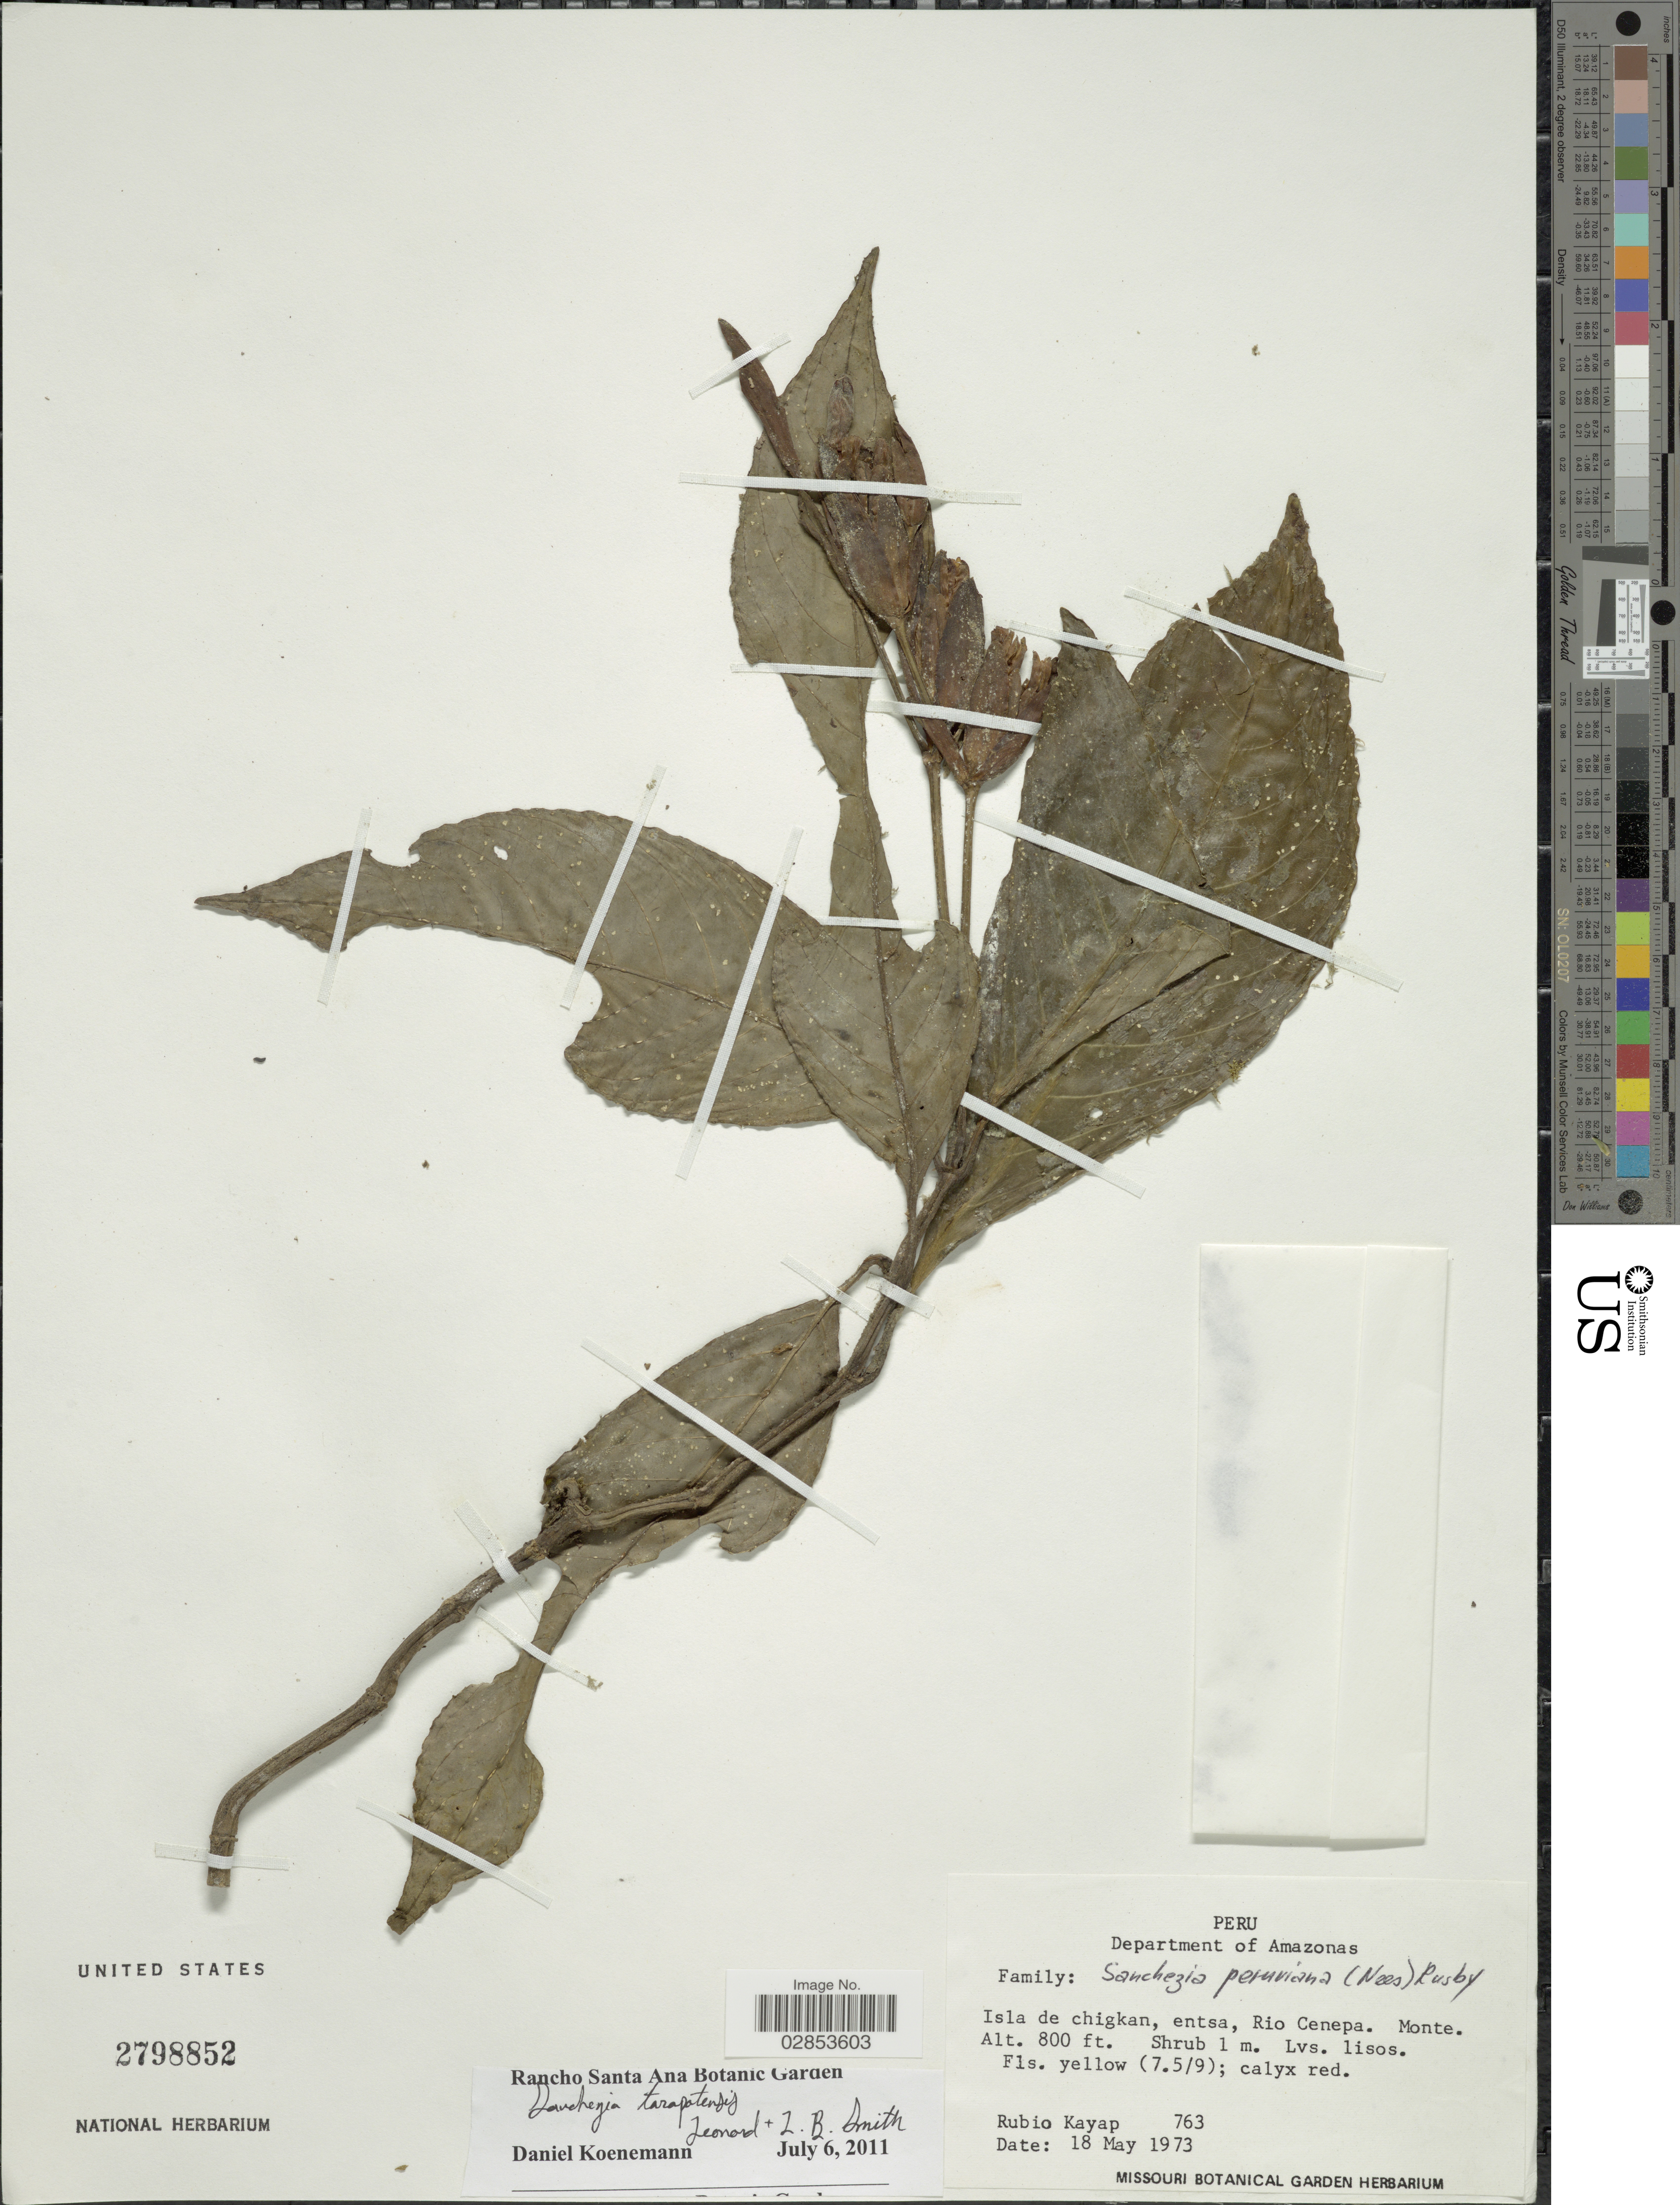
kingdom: Plantae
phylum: Tracheophyta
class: Magnoliopsida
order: Lamiales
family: Acanthaceae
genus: Sanchezia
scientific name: Sanchezia tarapotensis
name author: Leonard & L.B. Sm.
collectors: R. Kayap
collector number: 763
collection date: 1973-05-18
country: Peru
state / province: Amazonas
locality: Department of Amazonas. Isla de chigkan, entsa, Rio Cenepa. Monte.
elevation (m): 244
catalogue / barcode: US 2798852